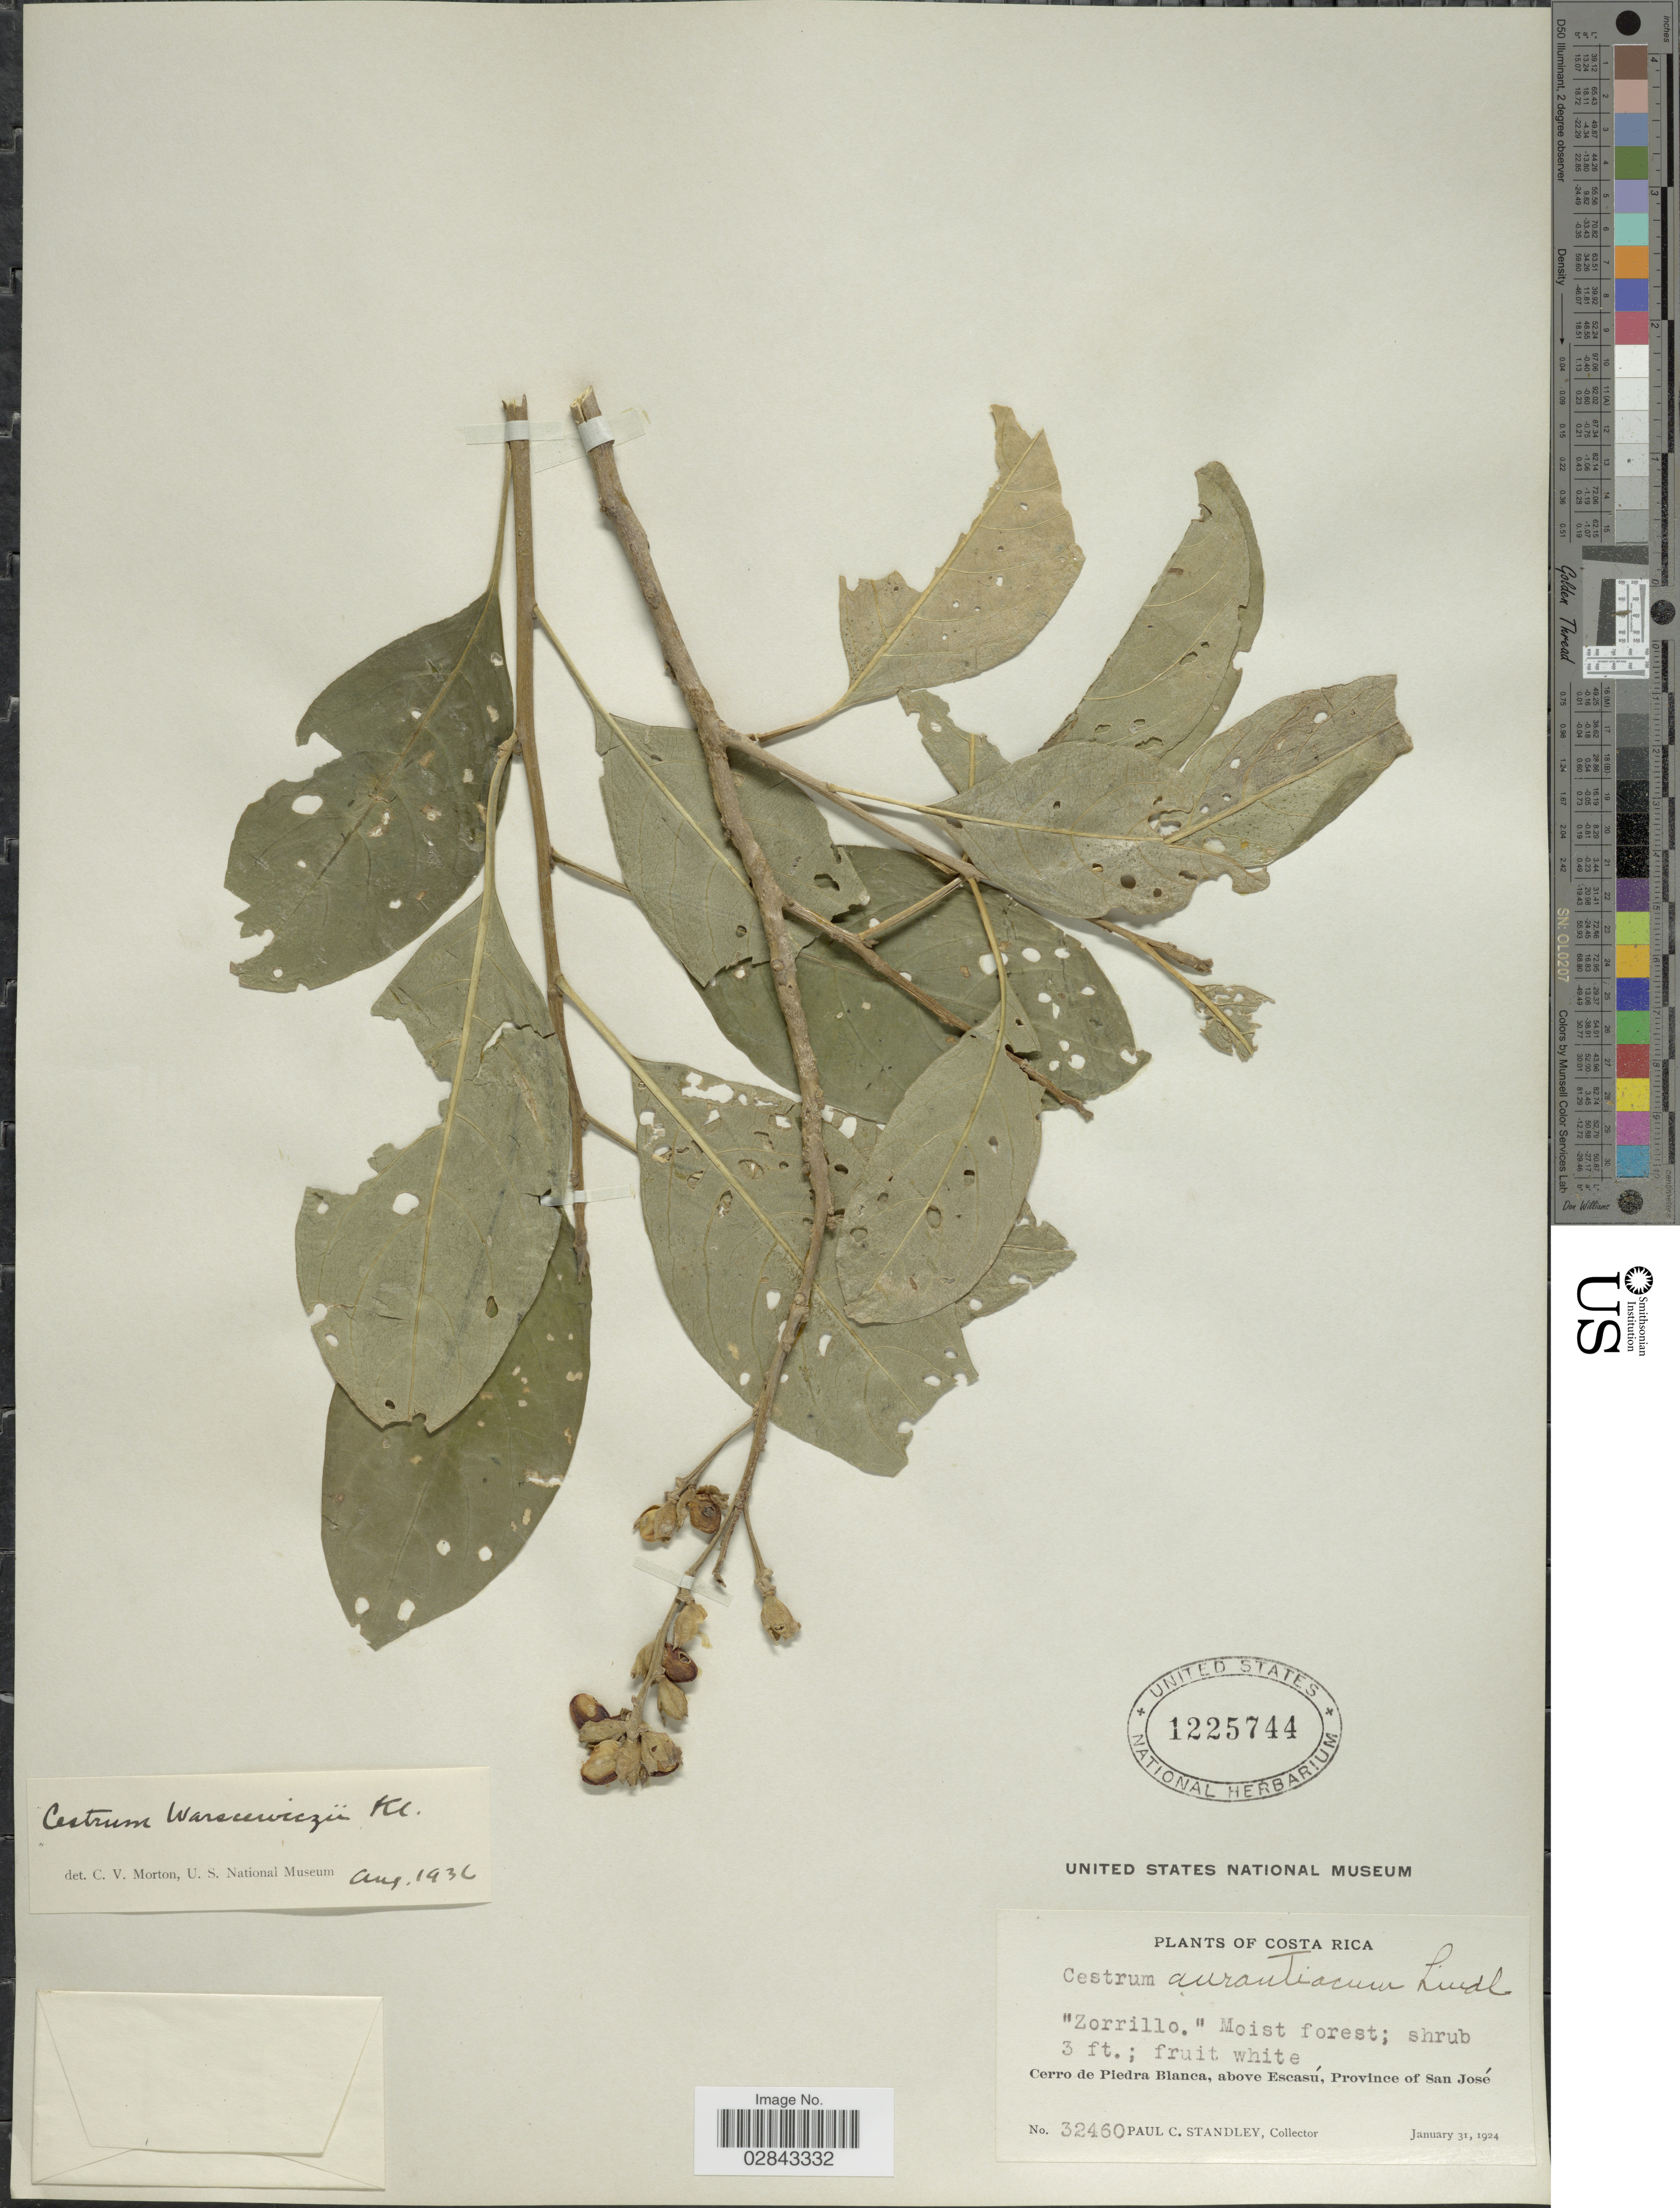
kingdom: Plantae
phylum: Tracheophyta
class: Magnoliopsida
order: Solanales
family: Solanaceae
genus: Cestrum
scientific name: Cestrum aurantiacum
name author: Lindley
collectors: P. C. Standley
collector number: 32460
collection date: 1924-01-31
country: Costa Rica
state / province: San José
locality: Cerro de Piedra Blanca, above Escasú.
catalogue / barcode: US 1225744